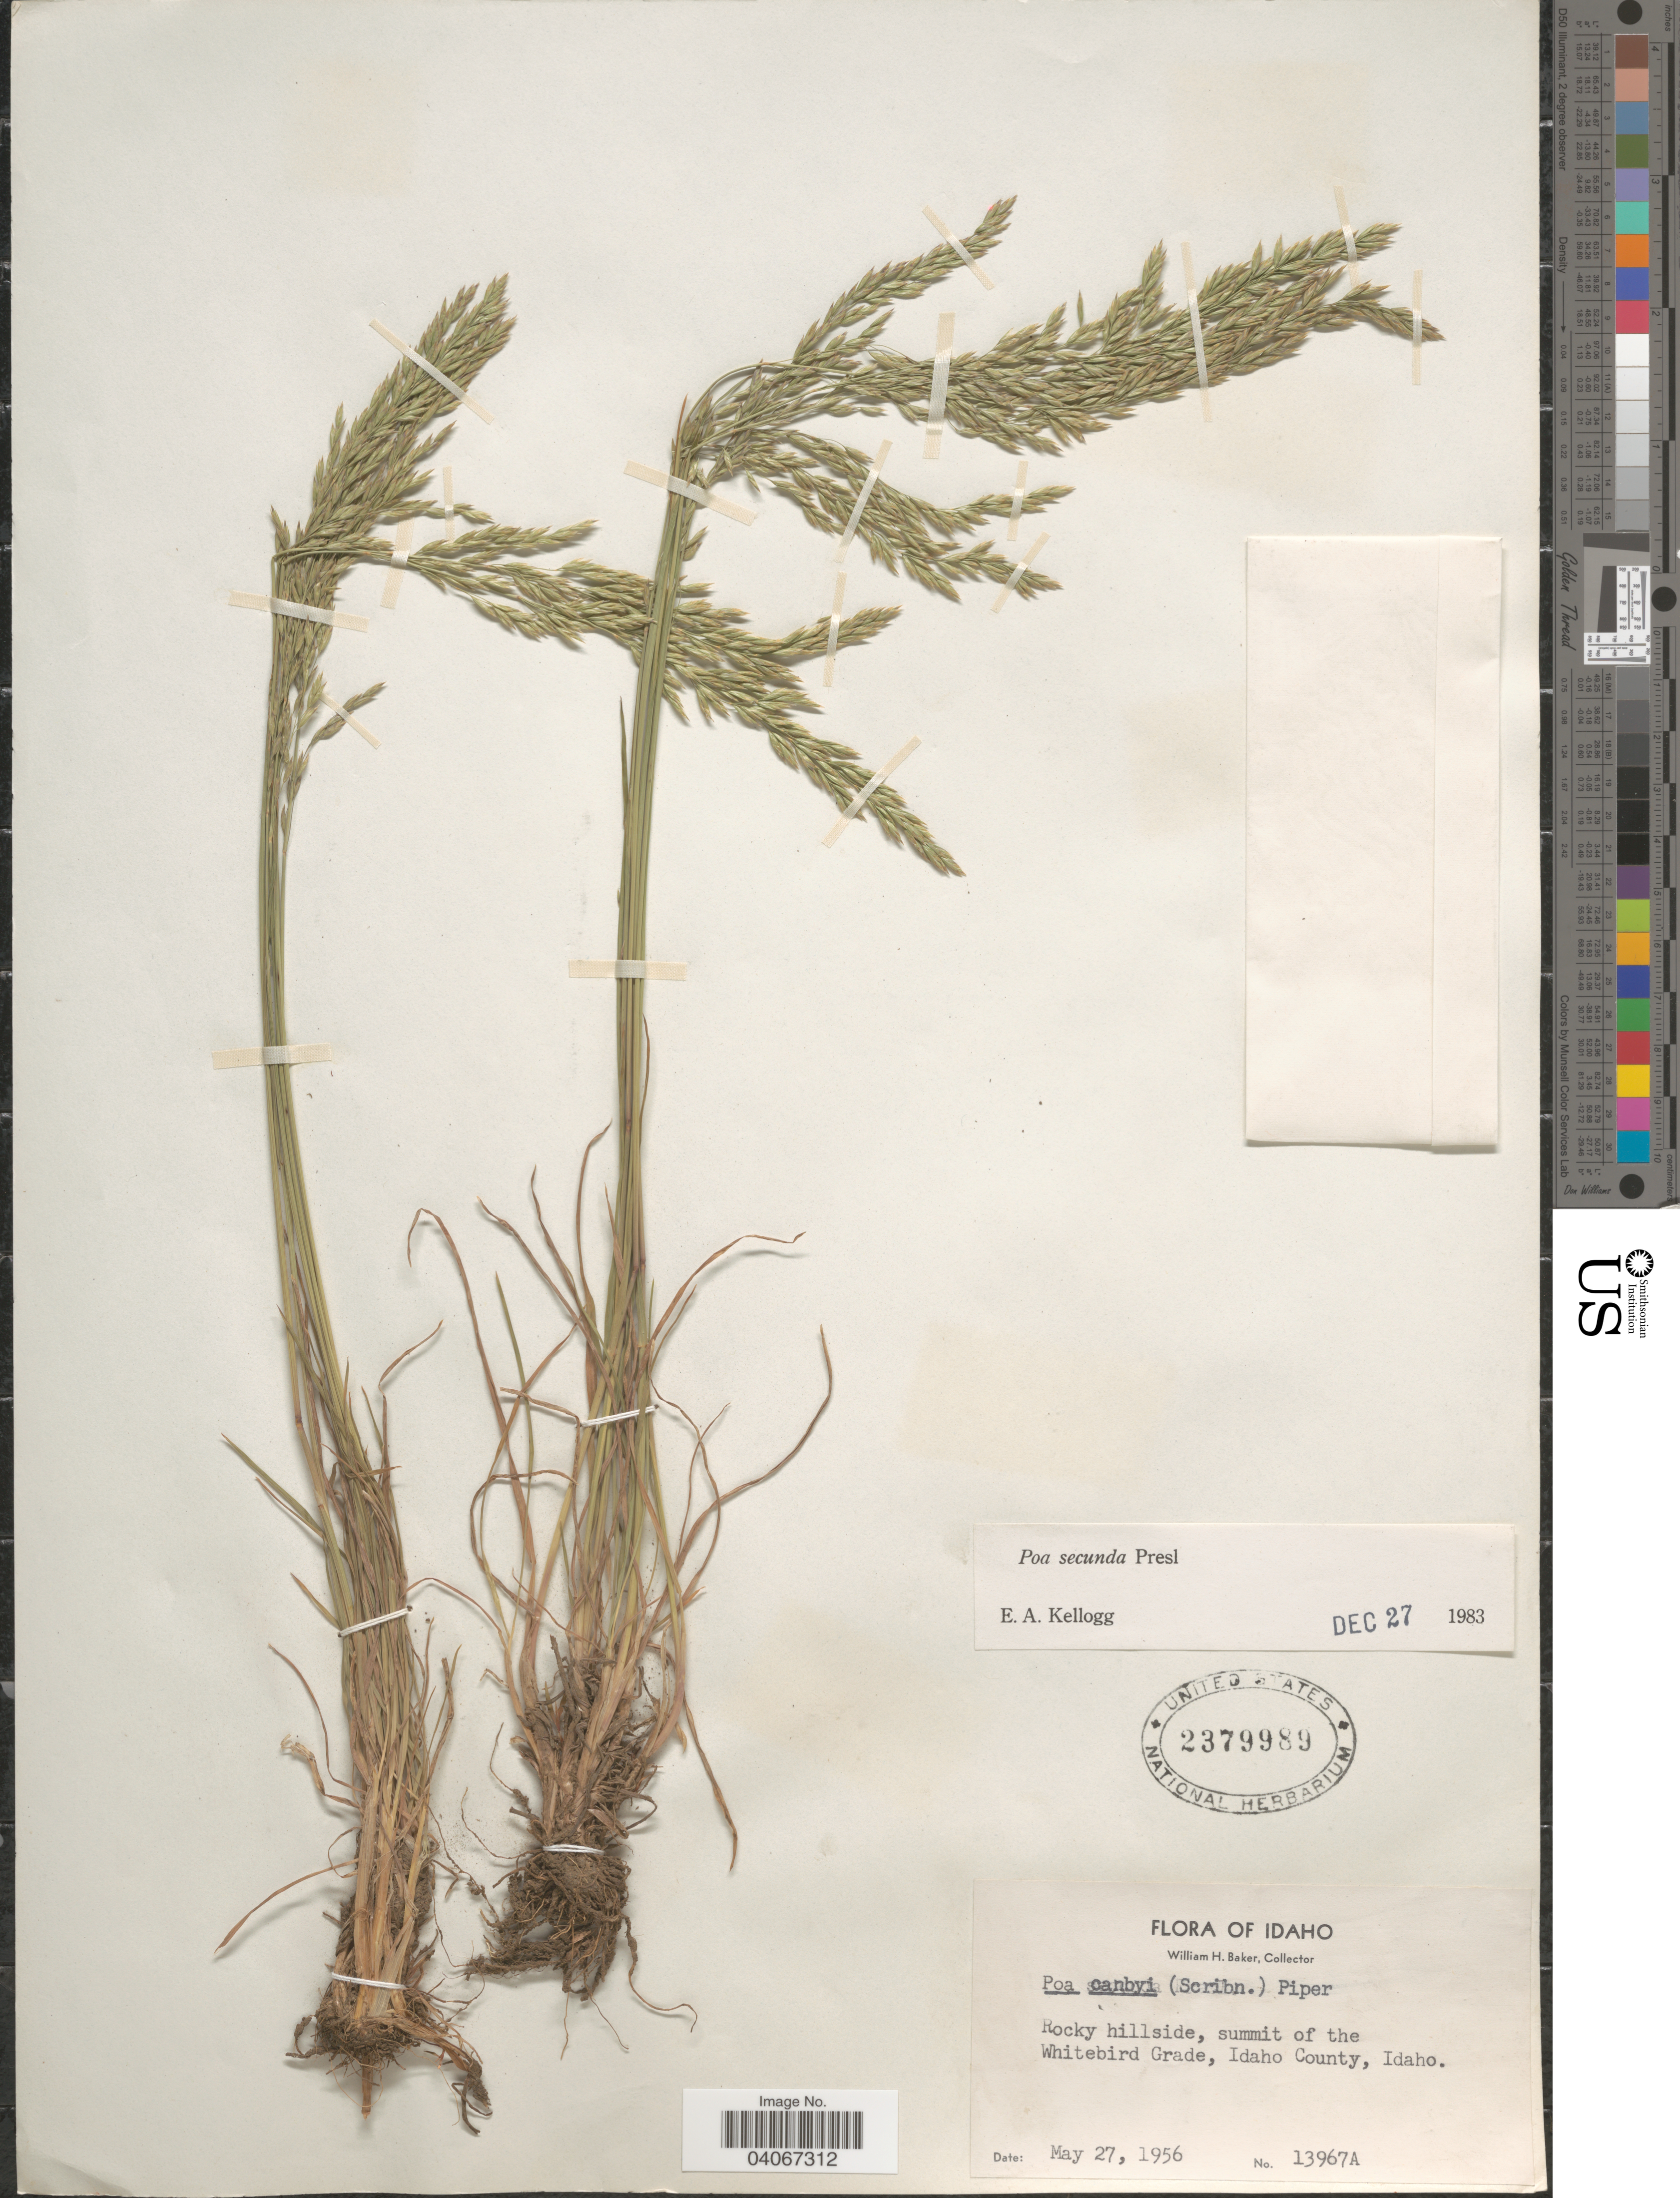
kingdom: Plantae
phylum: Tracheophyta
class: Liliopsida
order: Poales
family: Poaceae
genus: Poa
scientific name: Poa secunda subsp. secunda var. secunda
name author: J. Presl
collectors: W. H. Baker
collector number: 13967A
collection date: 1956-05-27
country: United States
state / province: Idaho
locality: Rocky hillside, summit of the Whitebird Grade, Idaho County.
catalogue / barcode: US 2379989